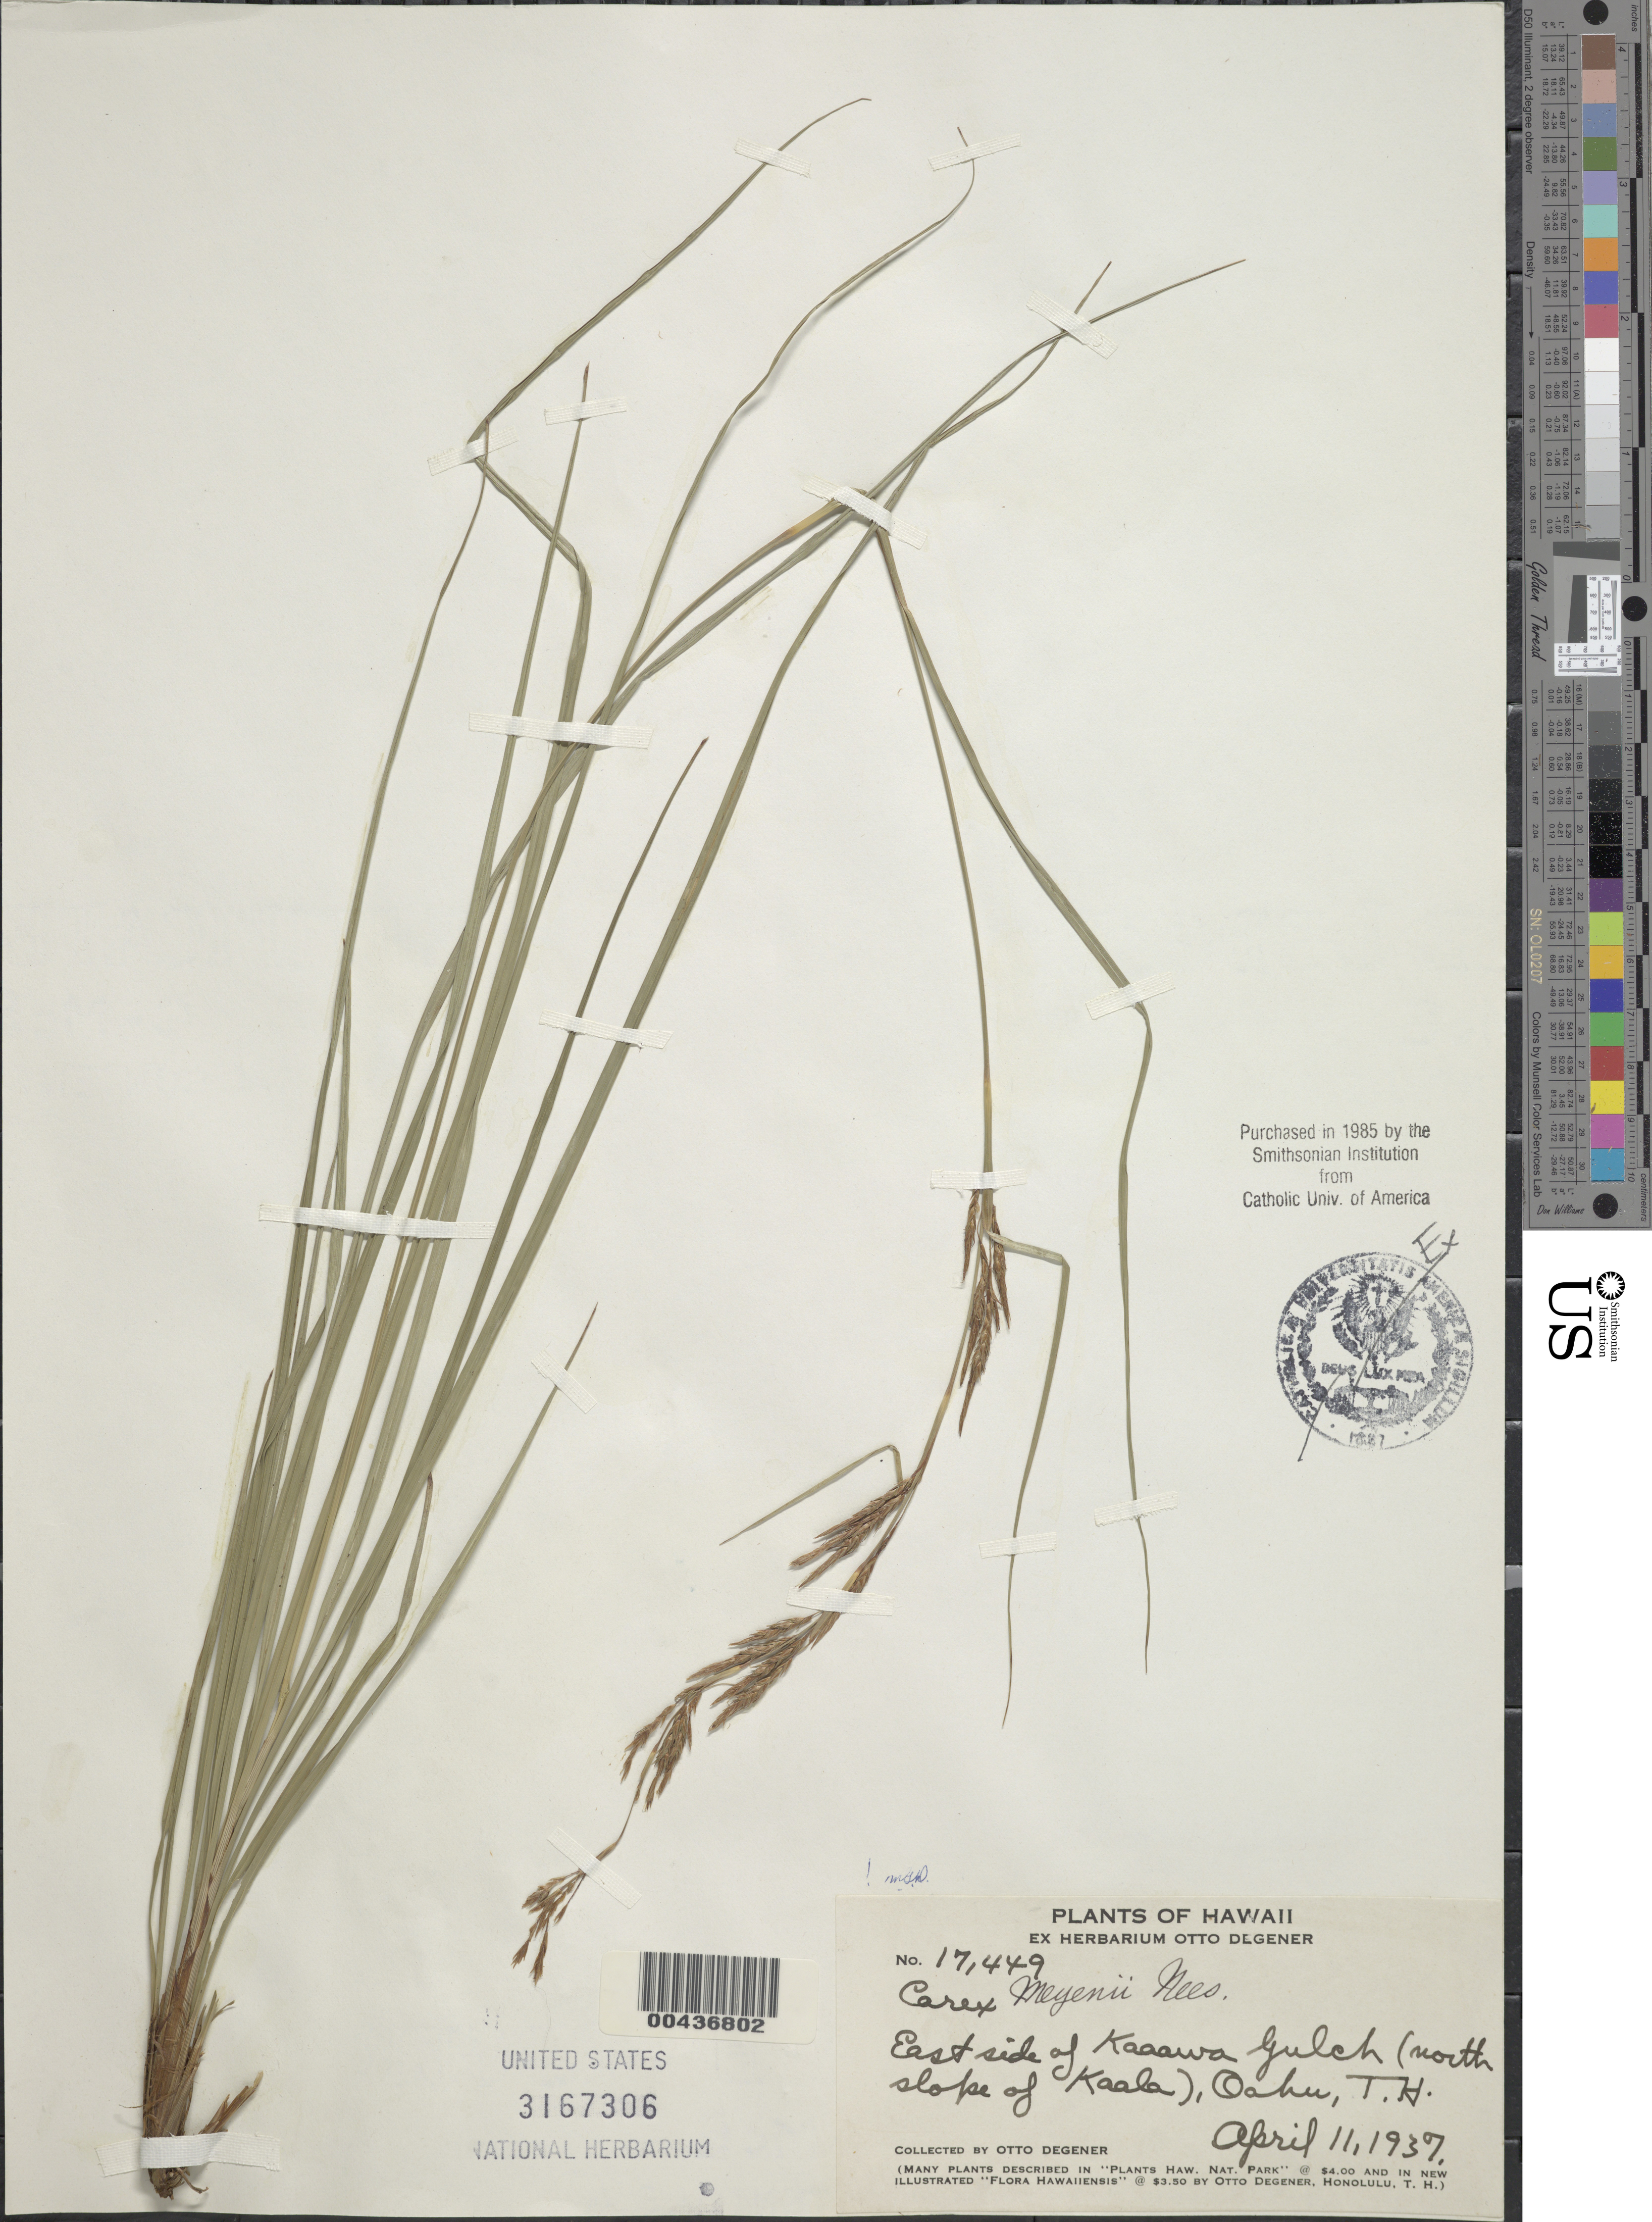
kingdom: Plantae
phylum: Tracheophyta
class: Liliopsida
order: Poales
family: Cyperaceae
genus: Carex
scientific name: Carex meyenii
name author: Nees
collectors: O. Degener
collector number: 17449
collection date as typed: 11 Apr 1937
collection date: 1937-04-11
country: United States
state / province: Hawaii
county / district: Honolulu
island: Oahu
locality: East side of Kaaawa Gulch (north slope of Kaala), Oahu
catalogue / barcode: US 3167306